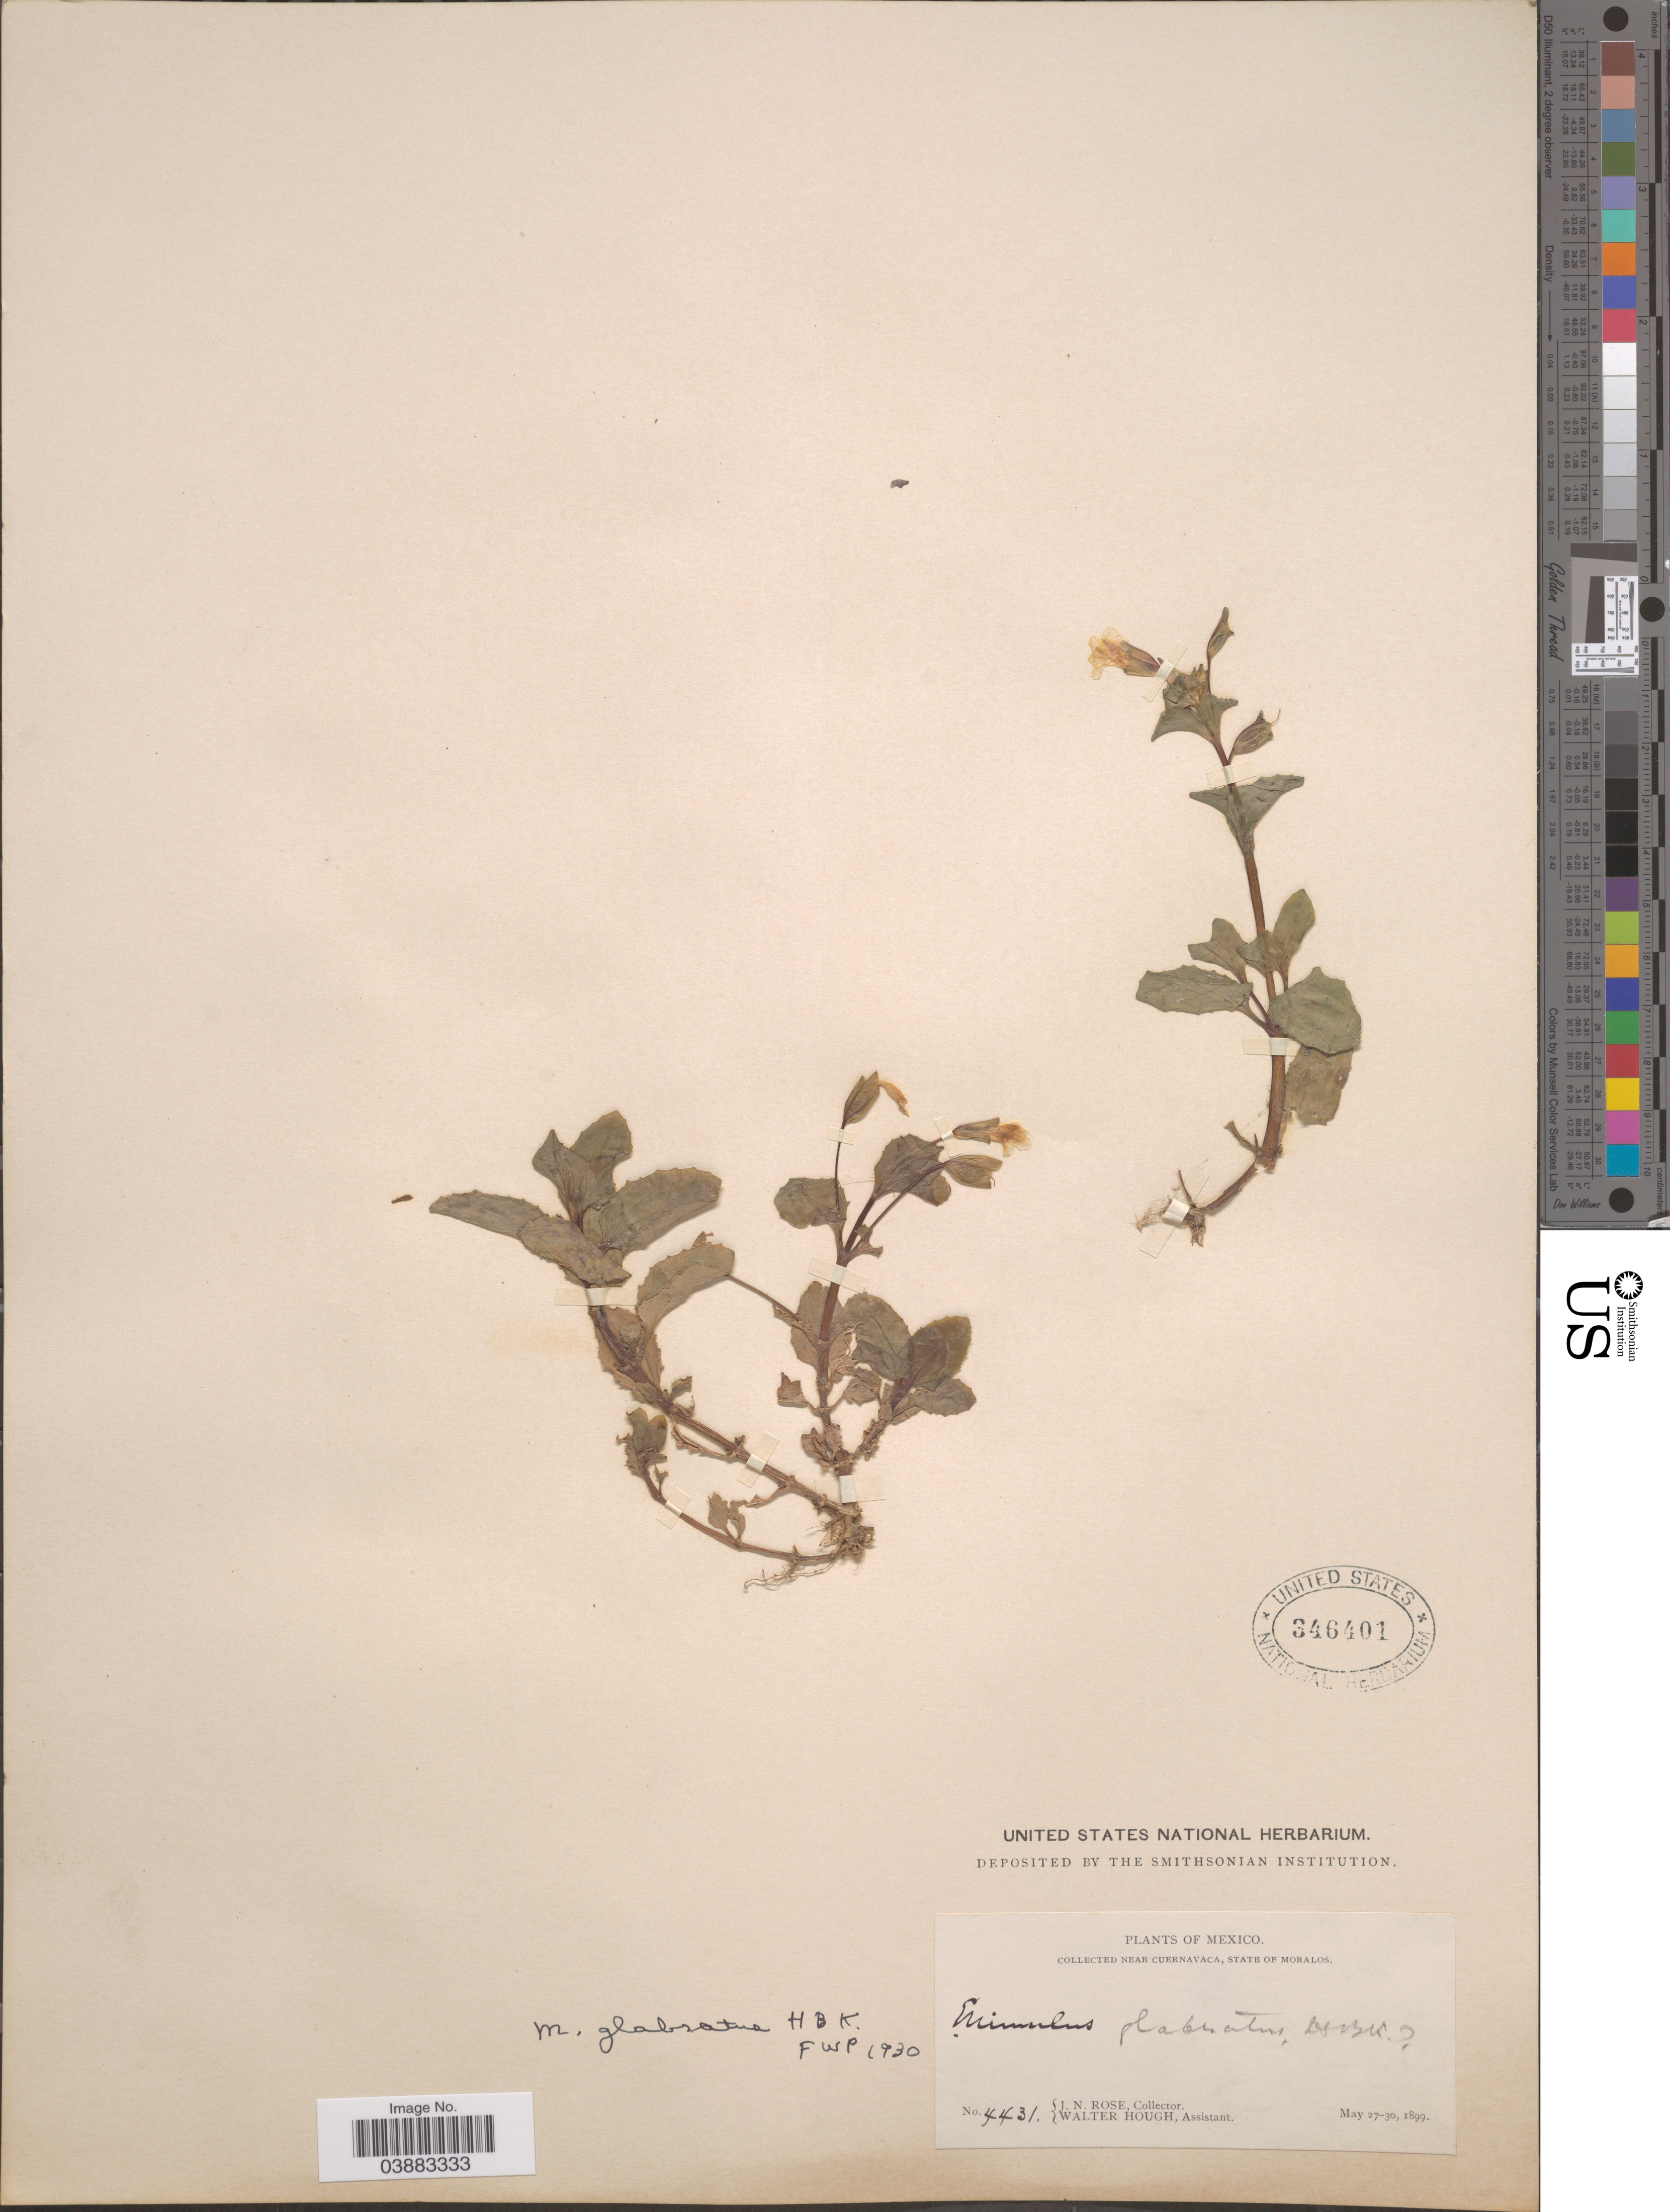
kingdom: Plantae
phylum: Tracheophyta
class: Magnoliopsida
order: Lamiales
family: Phrymaceae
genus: Mimulus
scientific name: Mimulus glabratus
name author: Kunth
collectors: J. N. Rose & W. Hough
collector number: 4431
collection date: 1899-05-27/1899-05-30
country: Mexico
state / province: Morelos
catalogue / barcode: US 346401